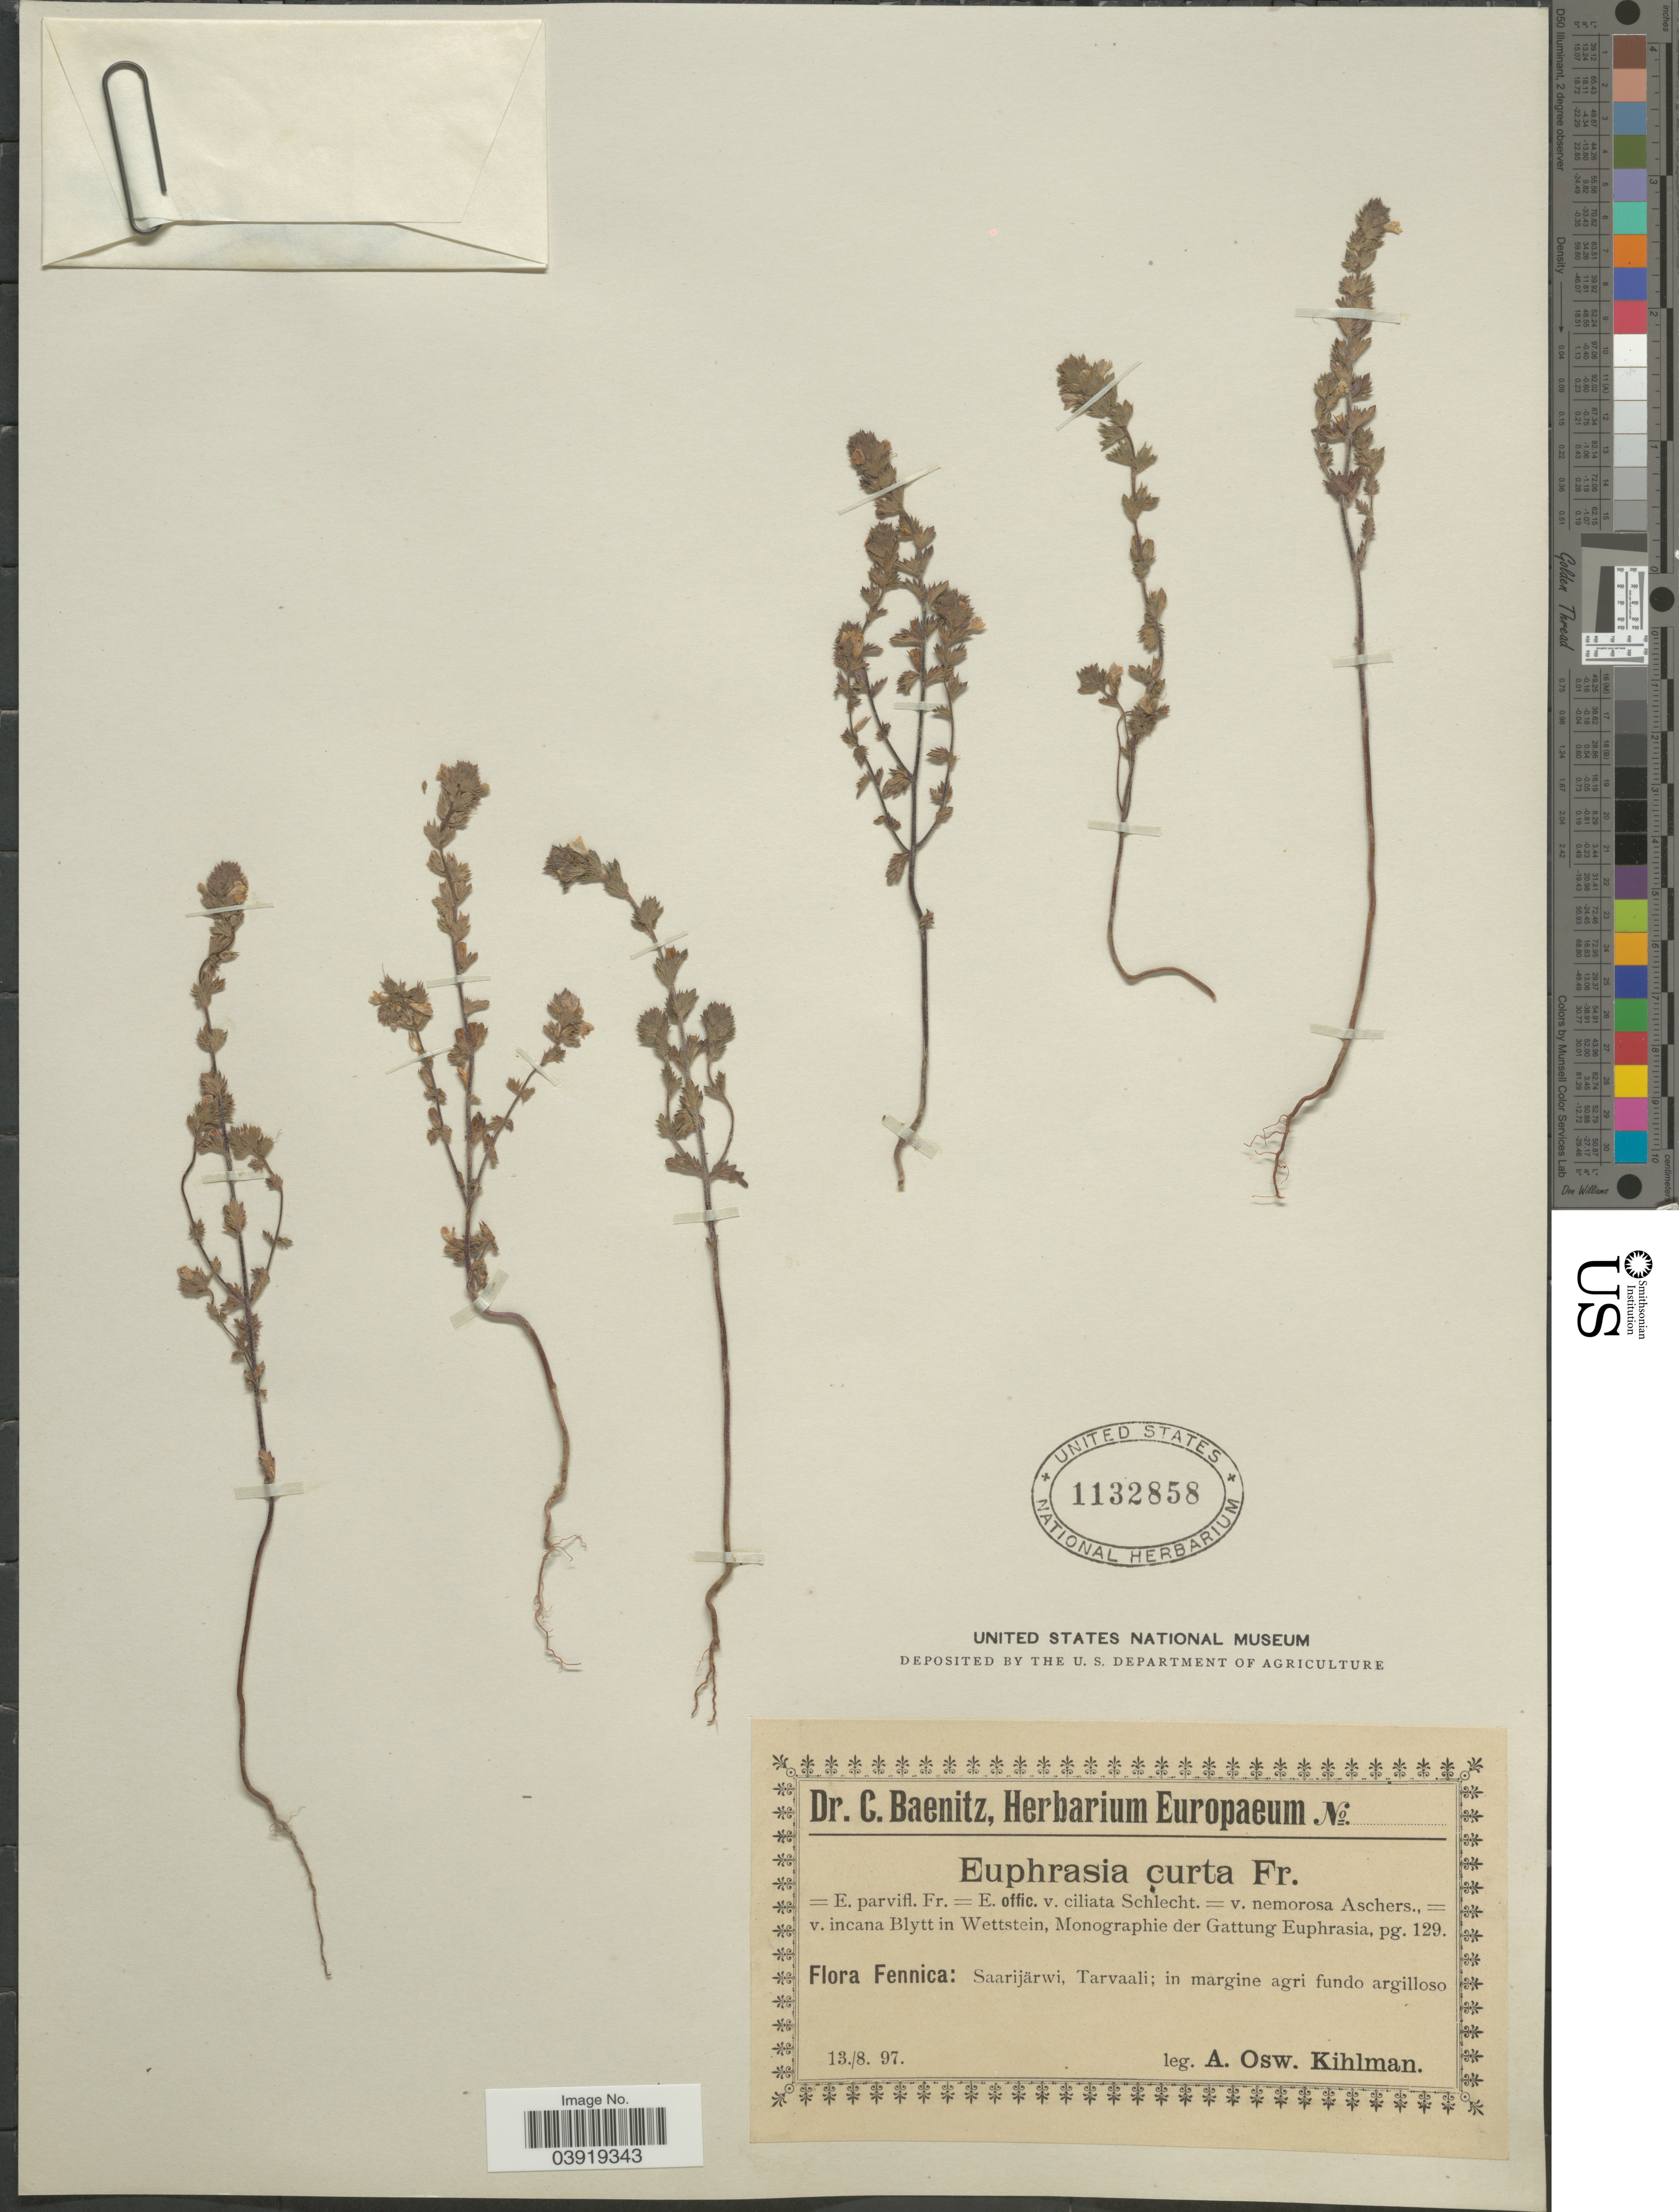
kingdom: Plantae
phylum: Tracheophyta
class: Magnoliopsida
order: Lamiales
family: Orobanchaceae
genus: Euphrasia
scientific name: Euphrasia curta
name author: (Fr.) Wettst.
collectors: A. Kihlman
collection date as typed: Transcribed d/m/y: 13/8/97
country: Finland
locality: Fennica: Saarijärwi, Tarvaali; in margine agri fundo argilloso.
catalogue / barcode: US 1132858